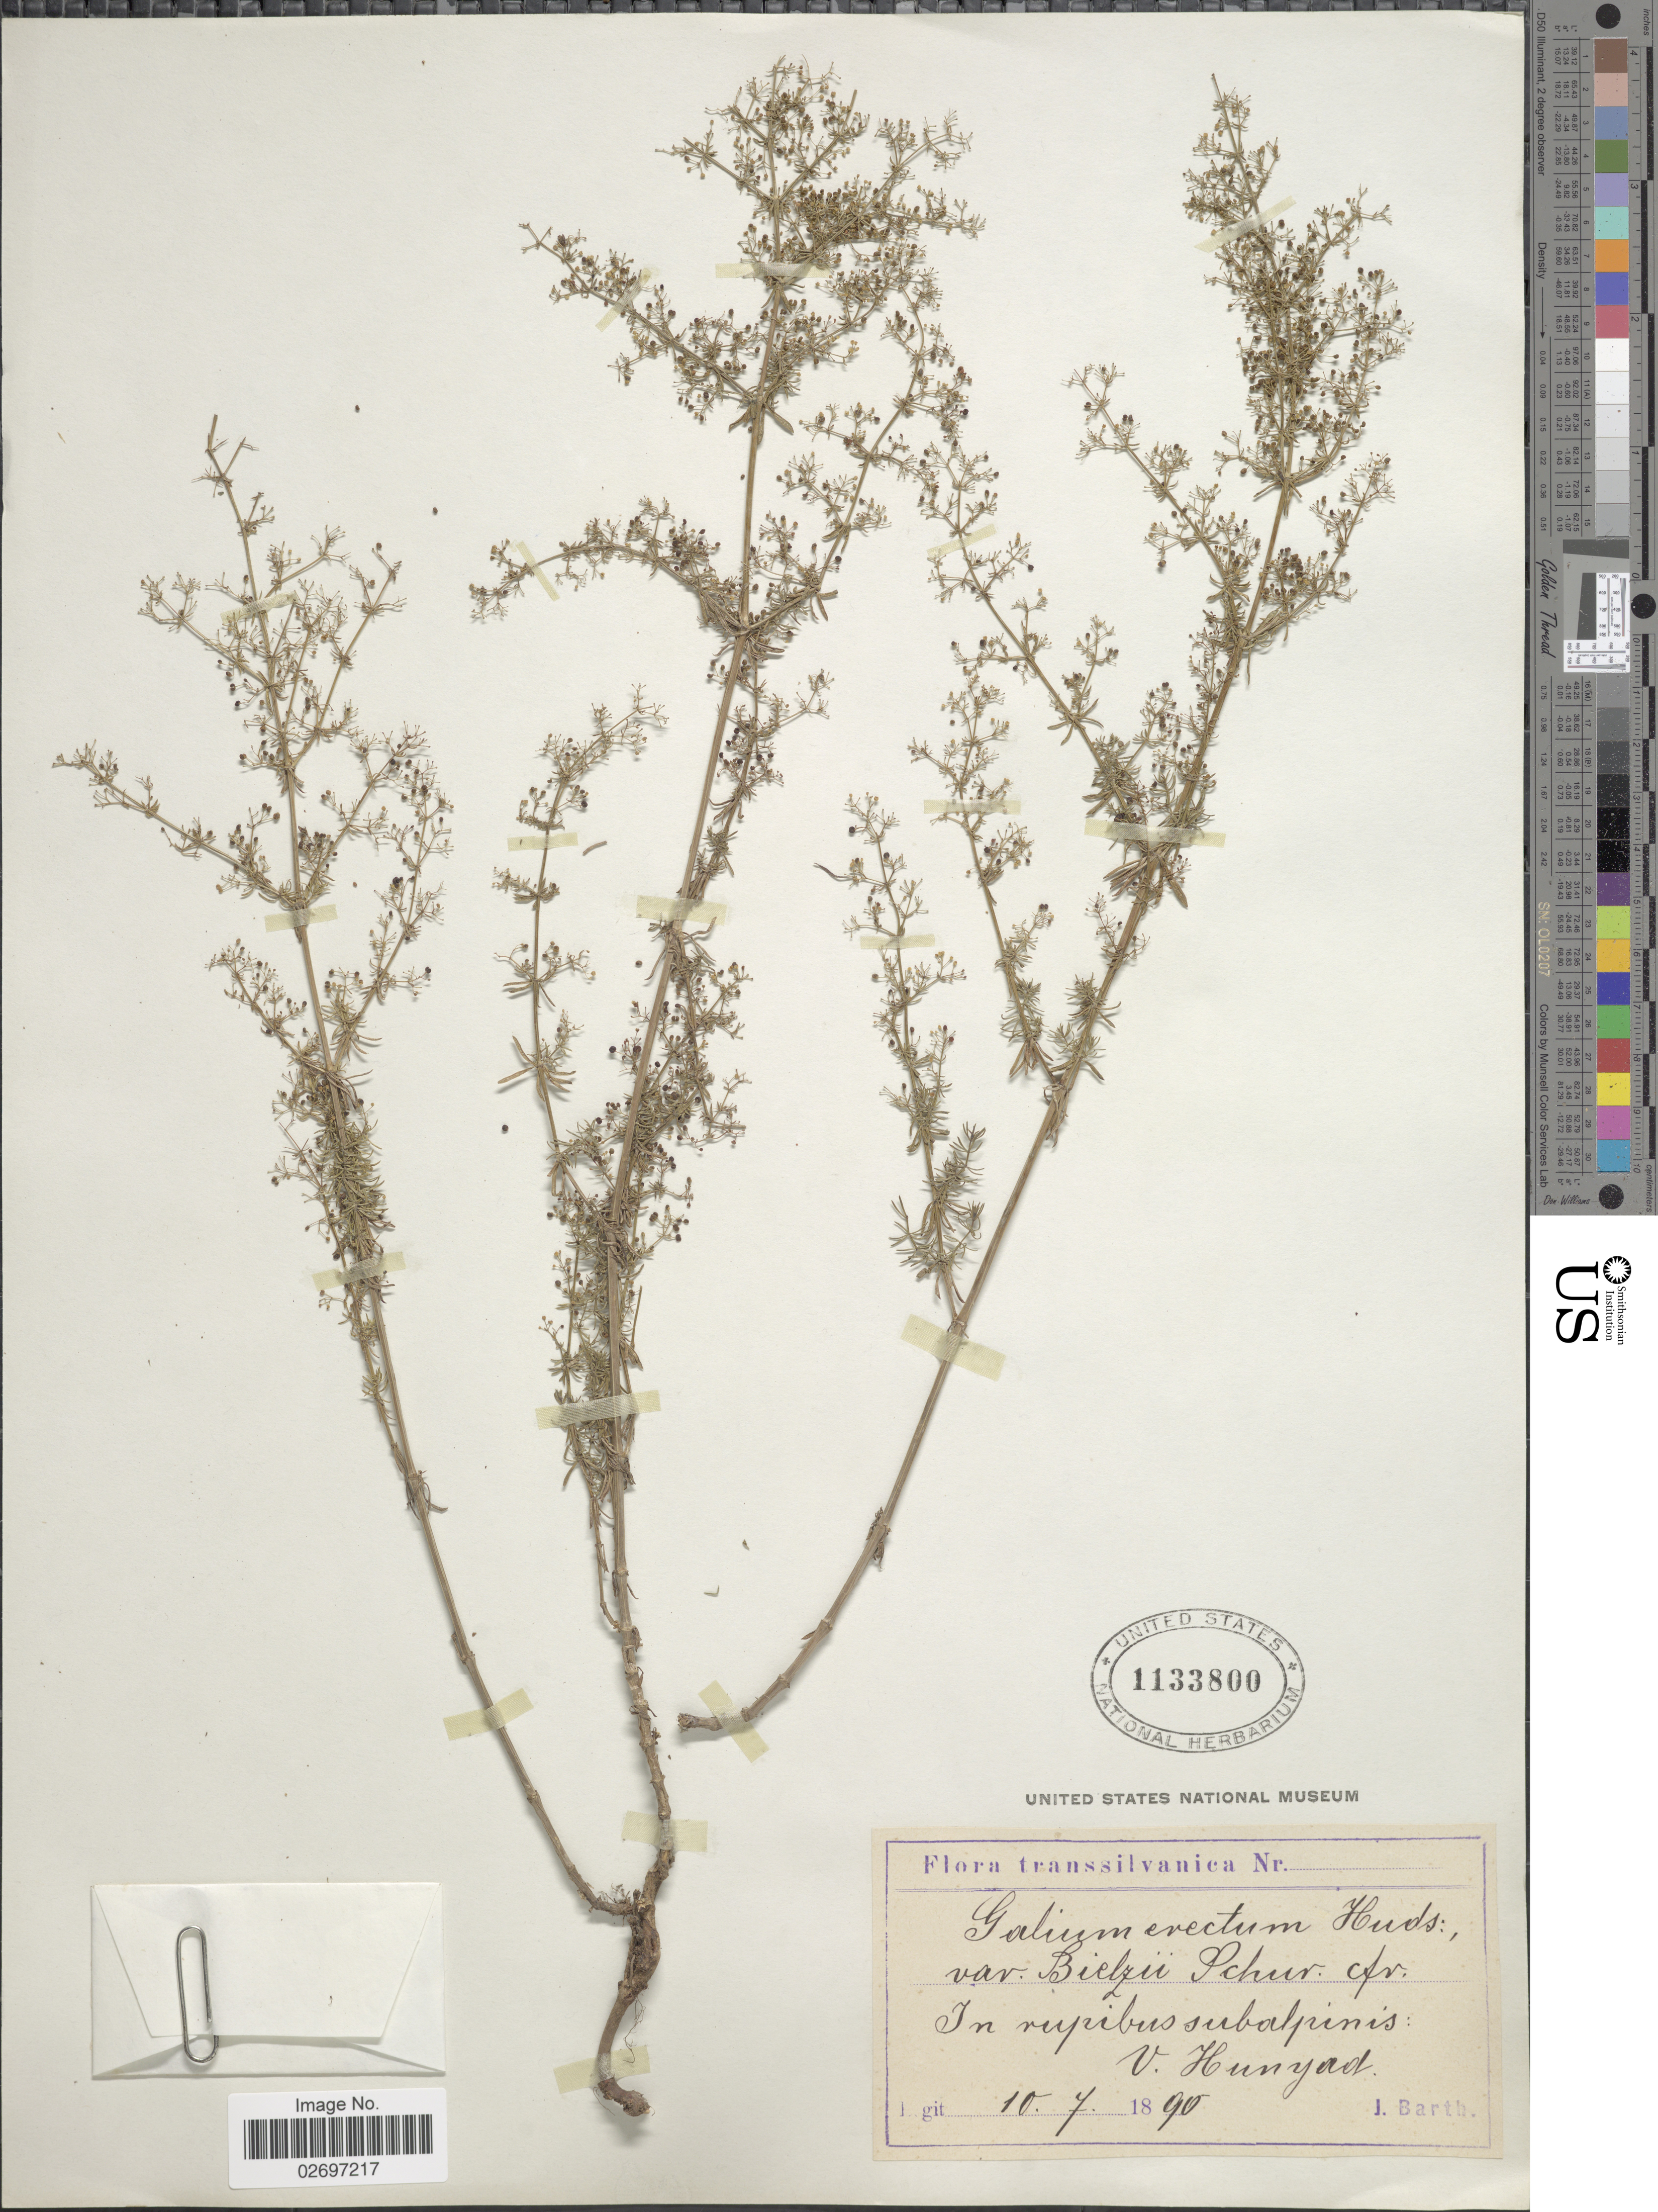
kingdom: Plantae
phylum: Tracheophyta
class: Magnoliopsida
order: Gentianales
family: Rubiaceae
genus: Galium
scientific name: Galium erectum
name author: Huds.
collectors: J. Barth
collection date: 1890-07-10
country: Romania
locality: Transsilvanica, in rupibus subalpinis: V. Hunyad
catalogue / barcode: US 1133800